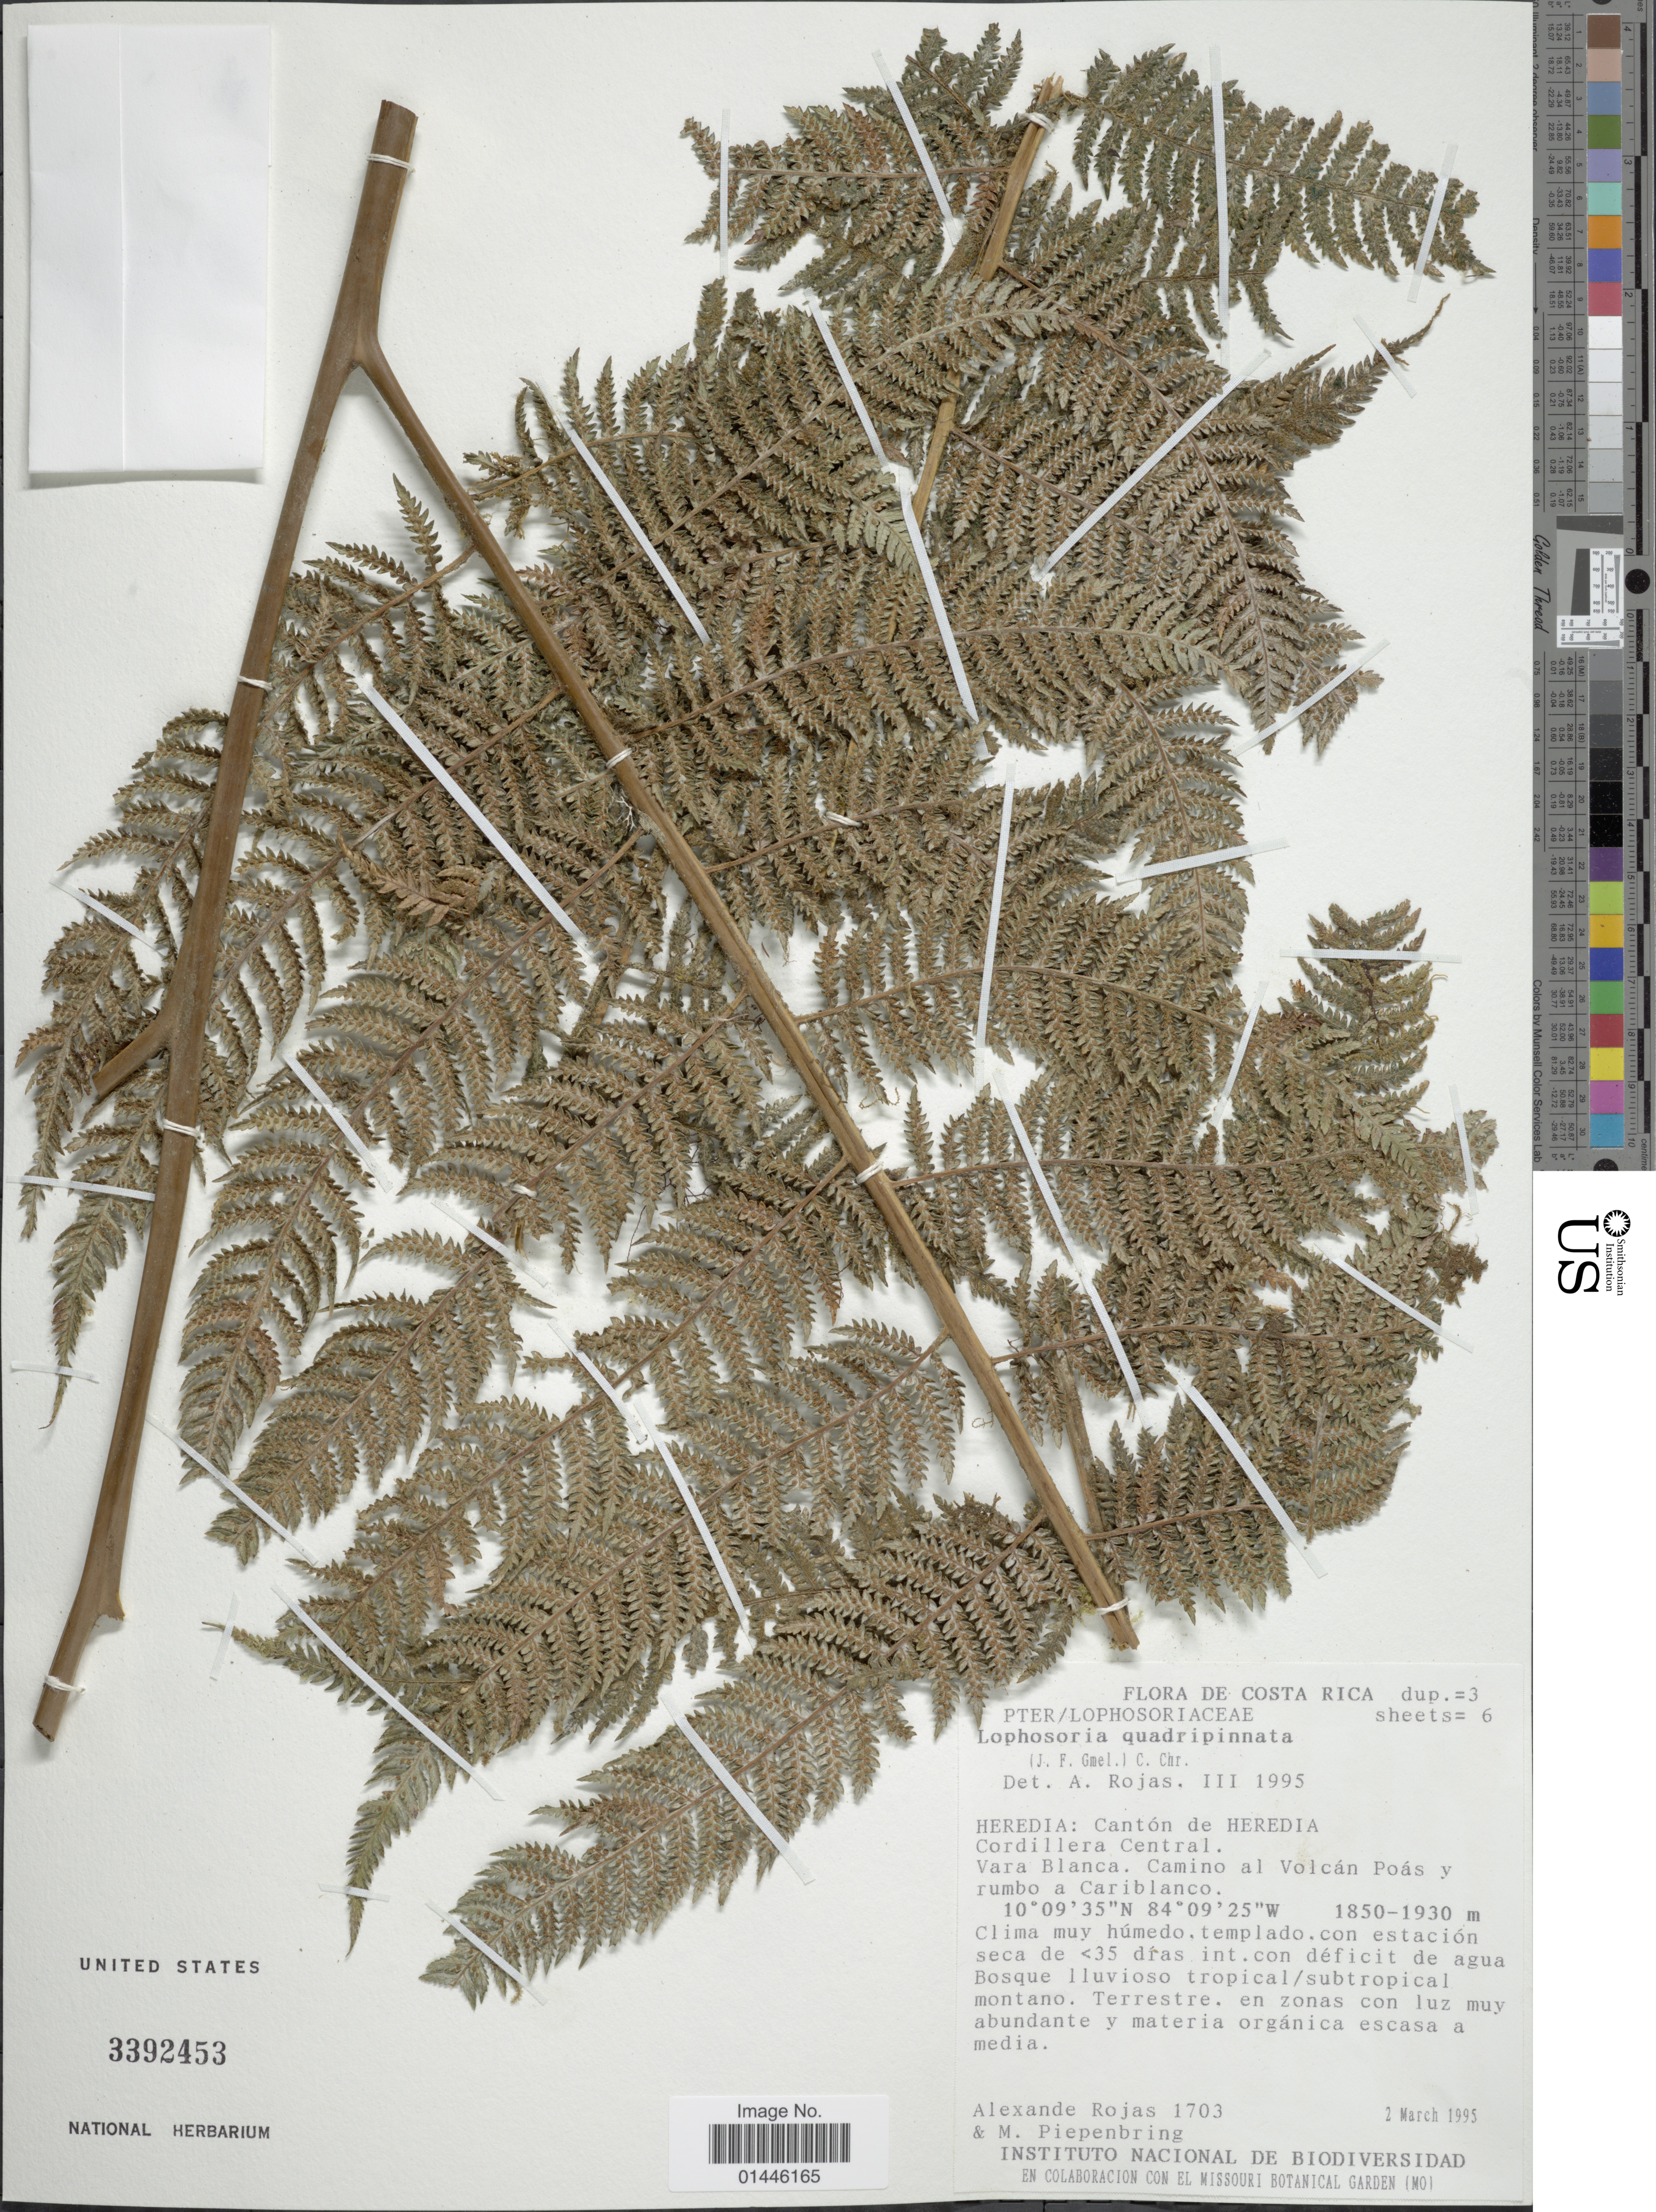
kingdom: Plantae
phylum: Tracheophyta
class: Polypodiopsida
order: Cyatheales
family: Dicksoniaceae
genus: Lophosoria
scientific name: Lophosoria quadripinnata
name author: (J.F. Gmel.) C. Chr.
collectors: A. Rojas & M. Piepenbring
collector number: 1703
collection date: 1995-03-02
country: Costa Rica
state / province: Heredia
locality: Cantón de Heredia. Cordillera Central. Vara Blanca. Camino al Volcón Poás y rumbo a Cariblanco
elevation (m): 1850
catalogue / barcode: US 3392453